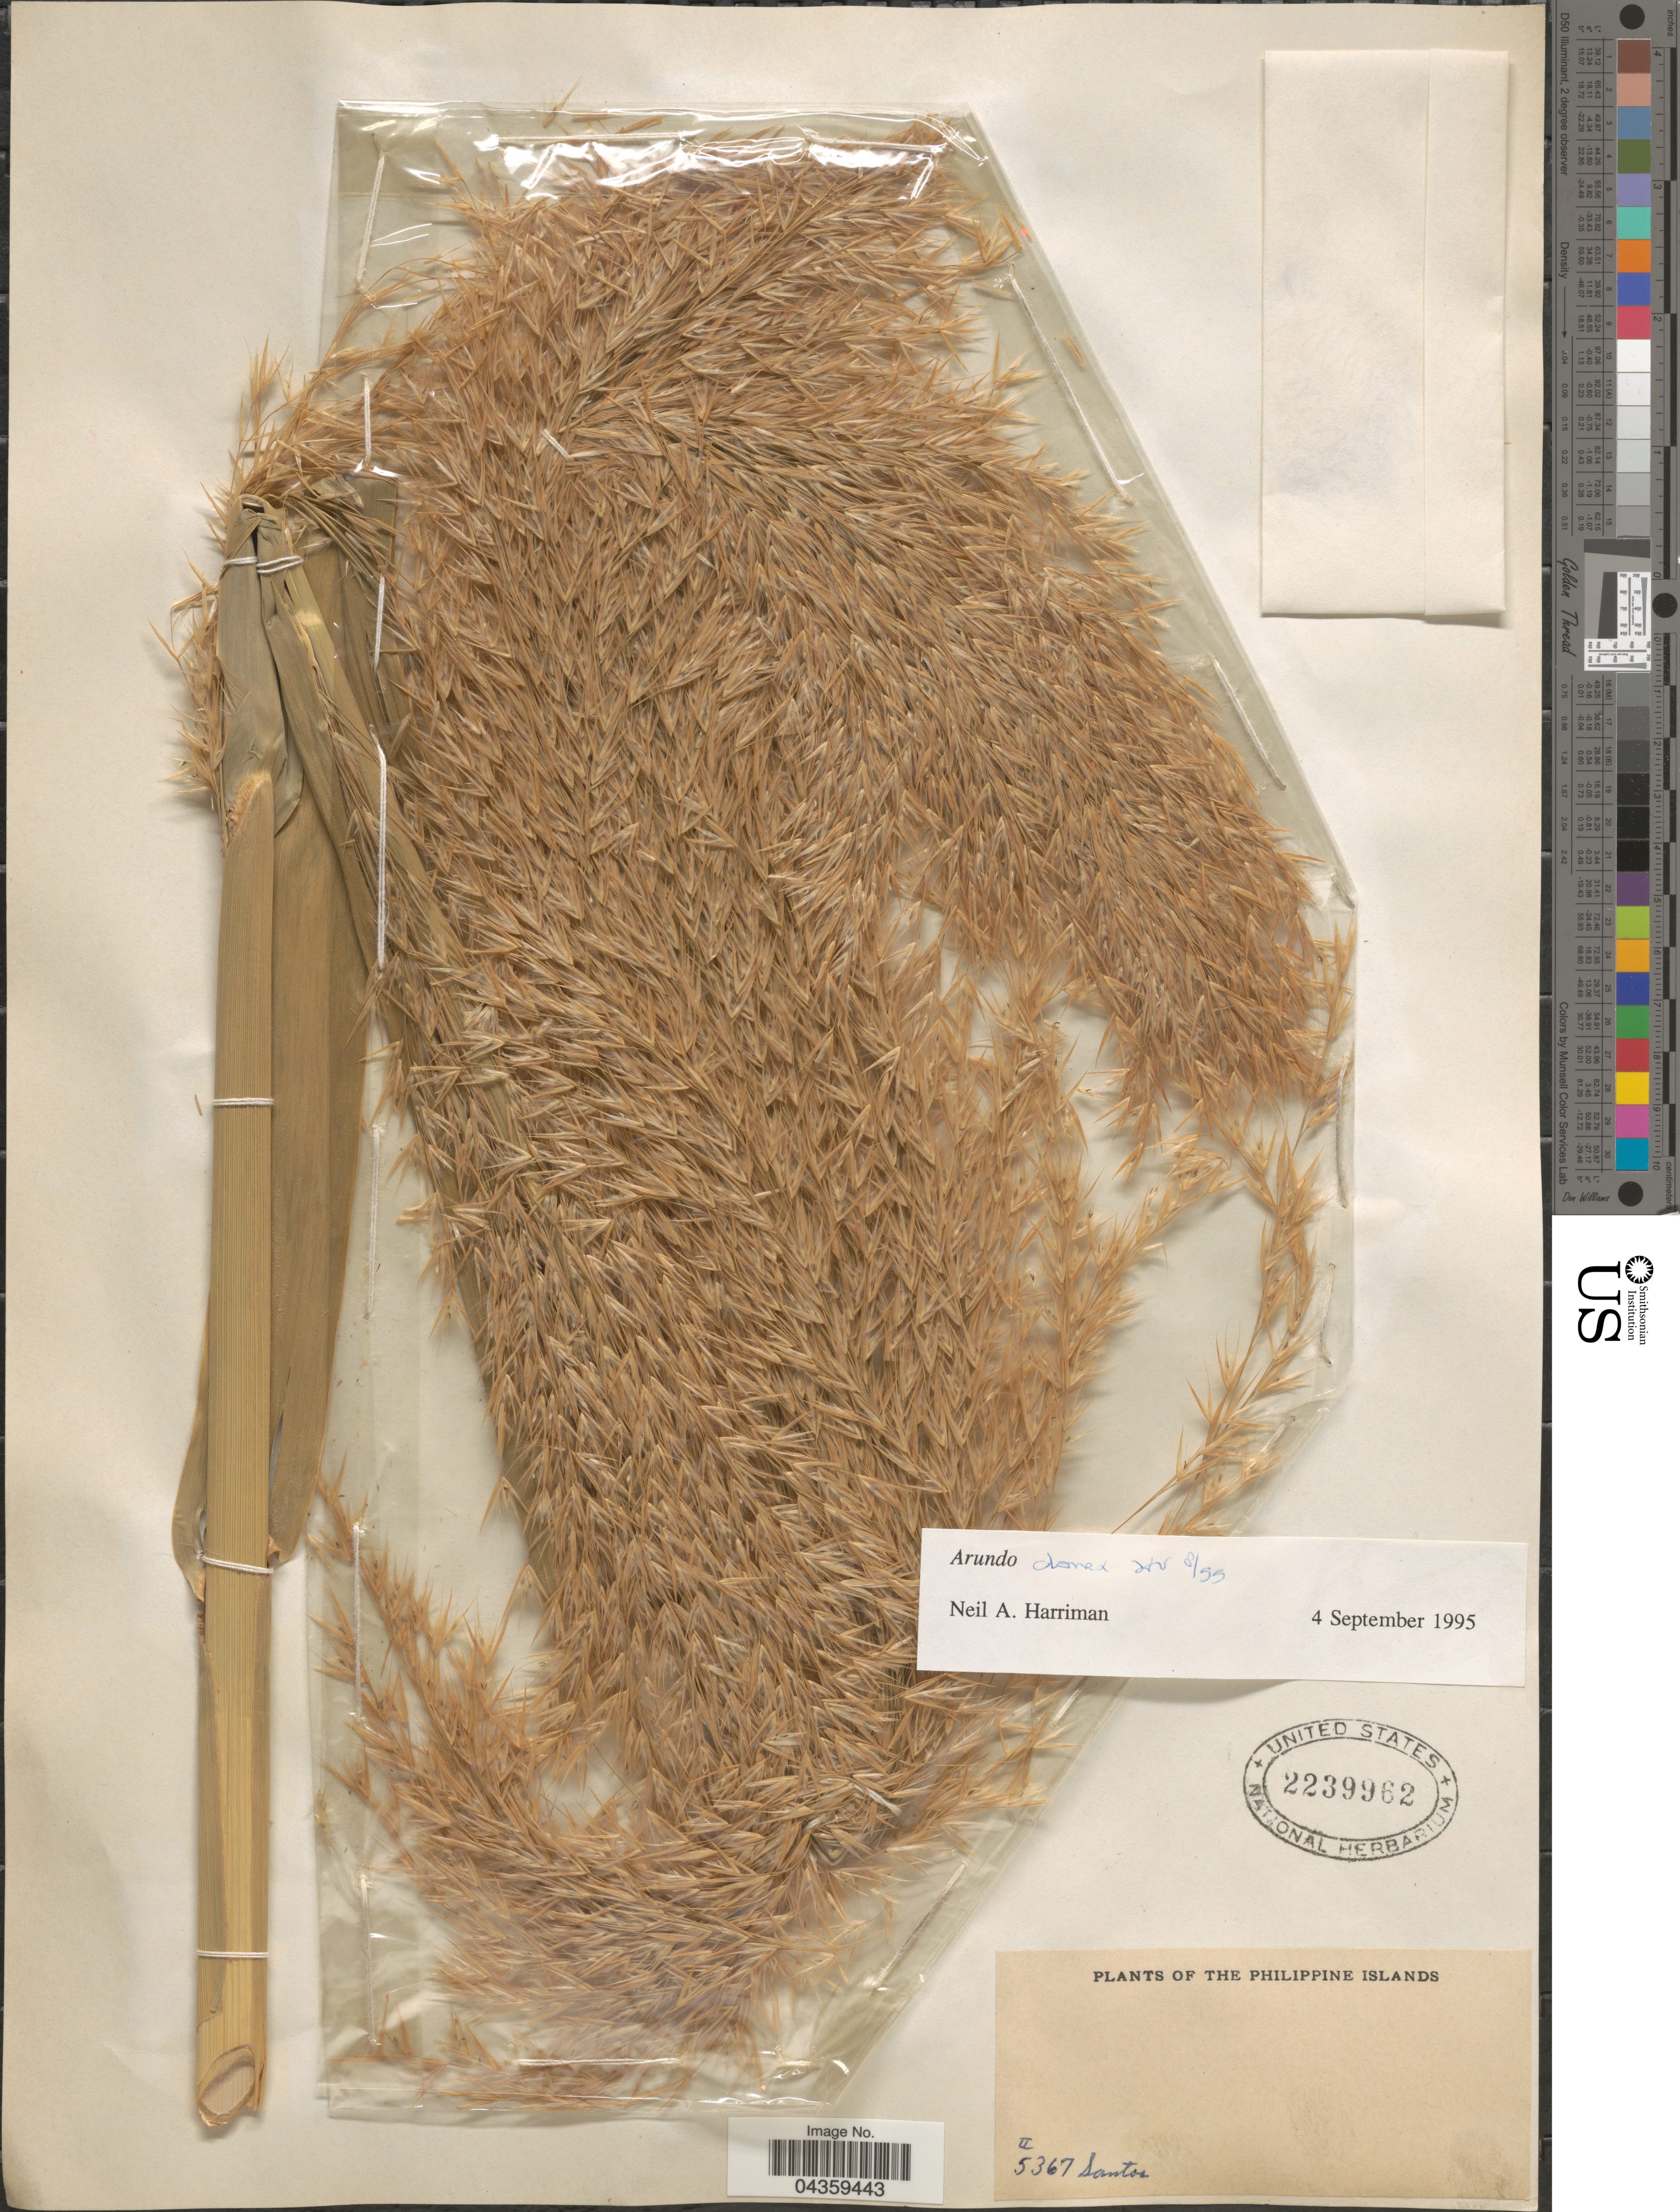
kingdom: Plantae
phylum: Tracheophyta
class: Liliopsida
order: Poales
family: Poaceae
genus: Arundo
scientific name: Arundo donax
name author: L.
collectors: -- Santos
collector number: II5367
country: Philippines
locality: The Philippine Islands.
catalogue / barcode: US 2239962